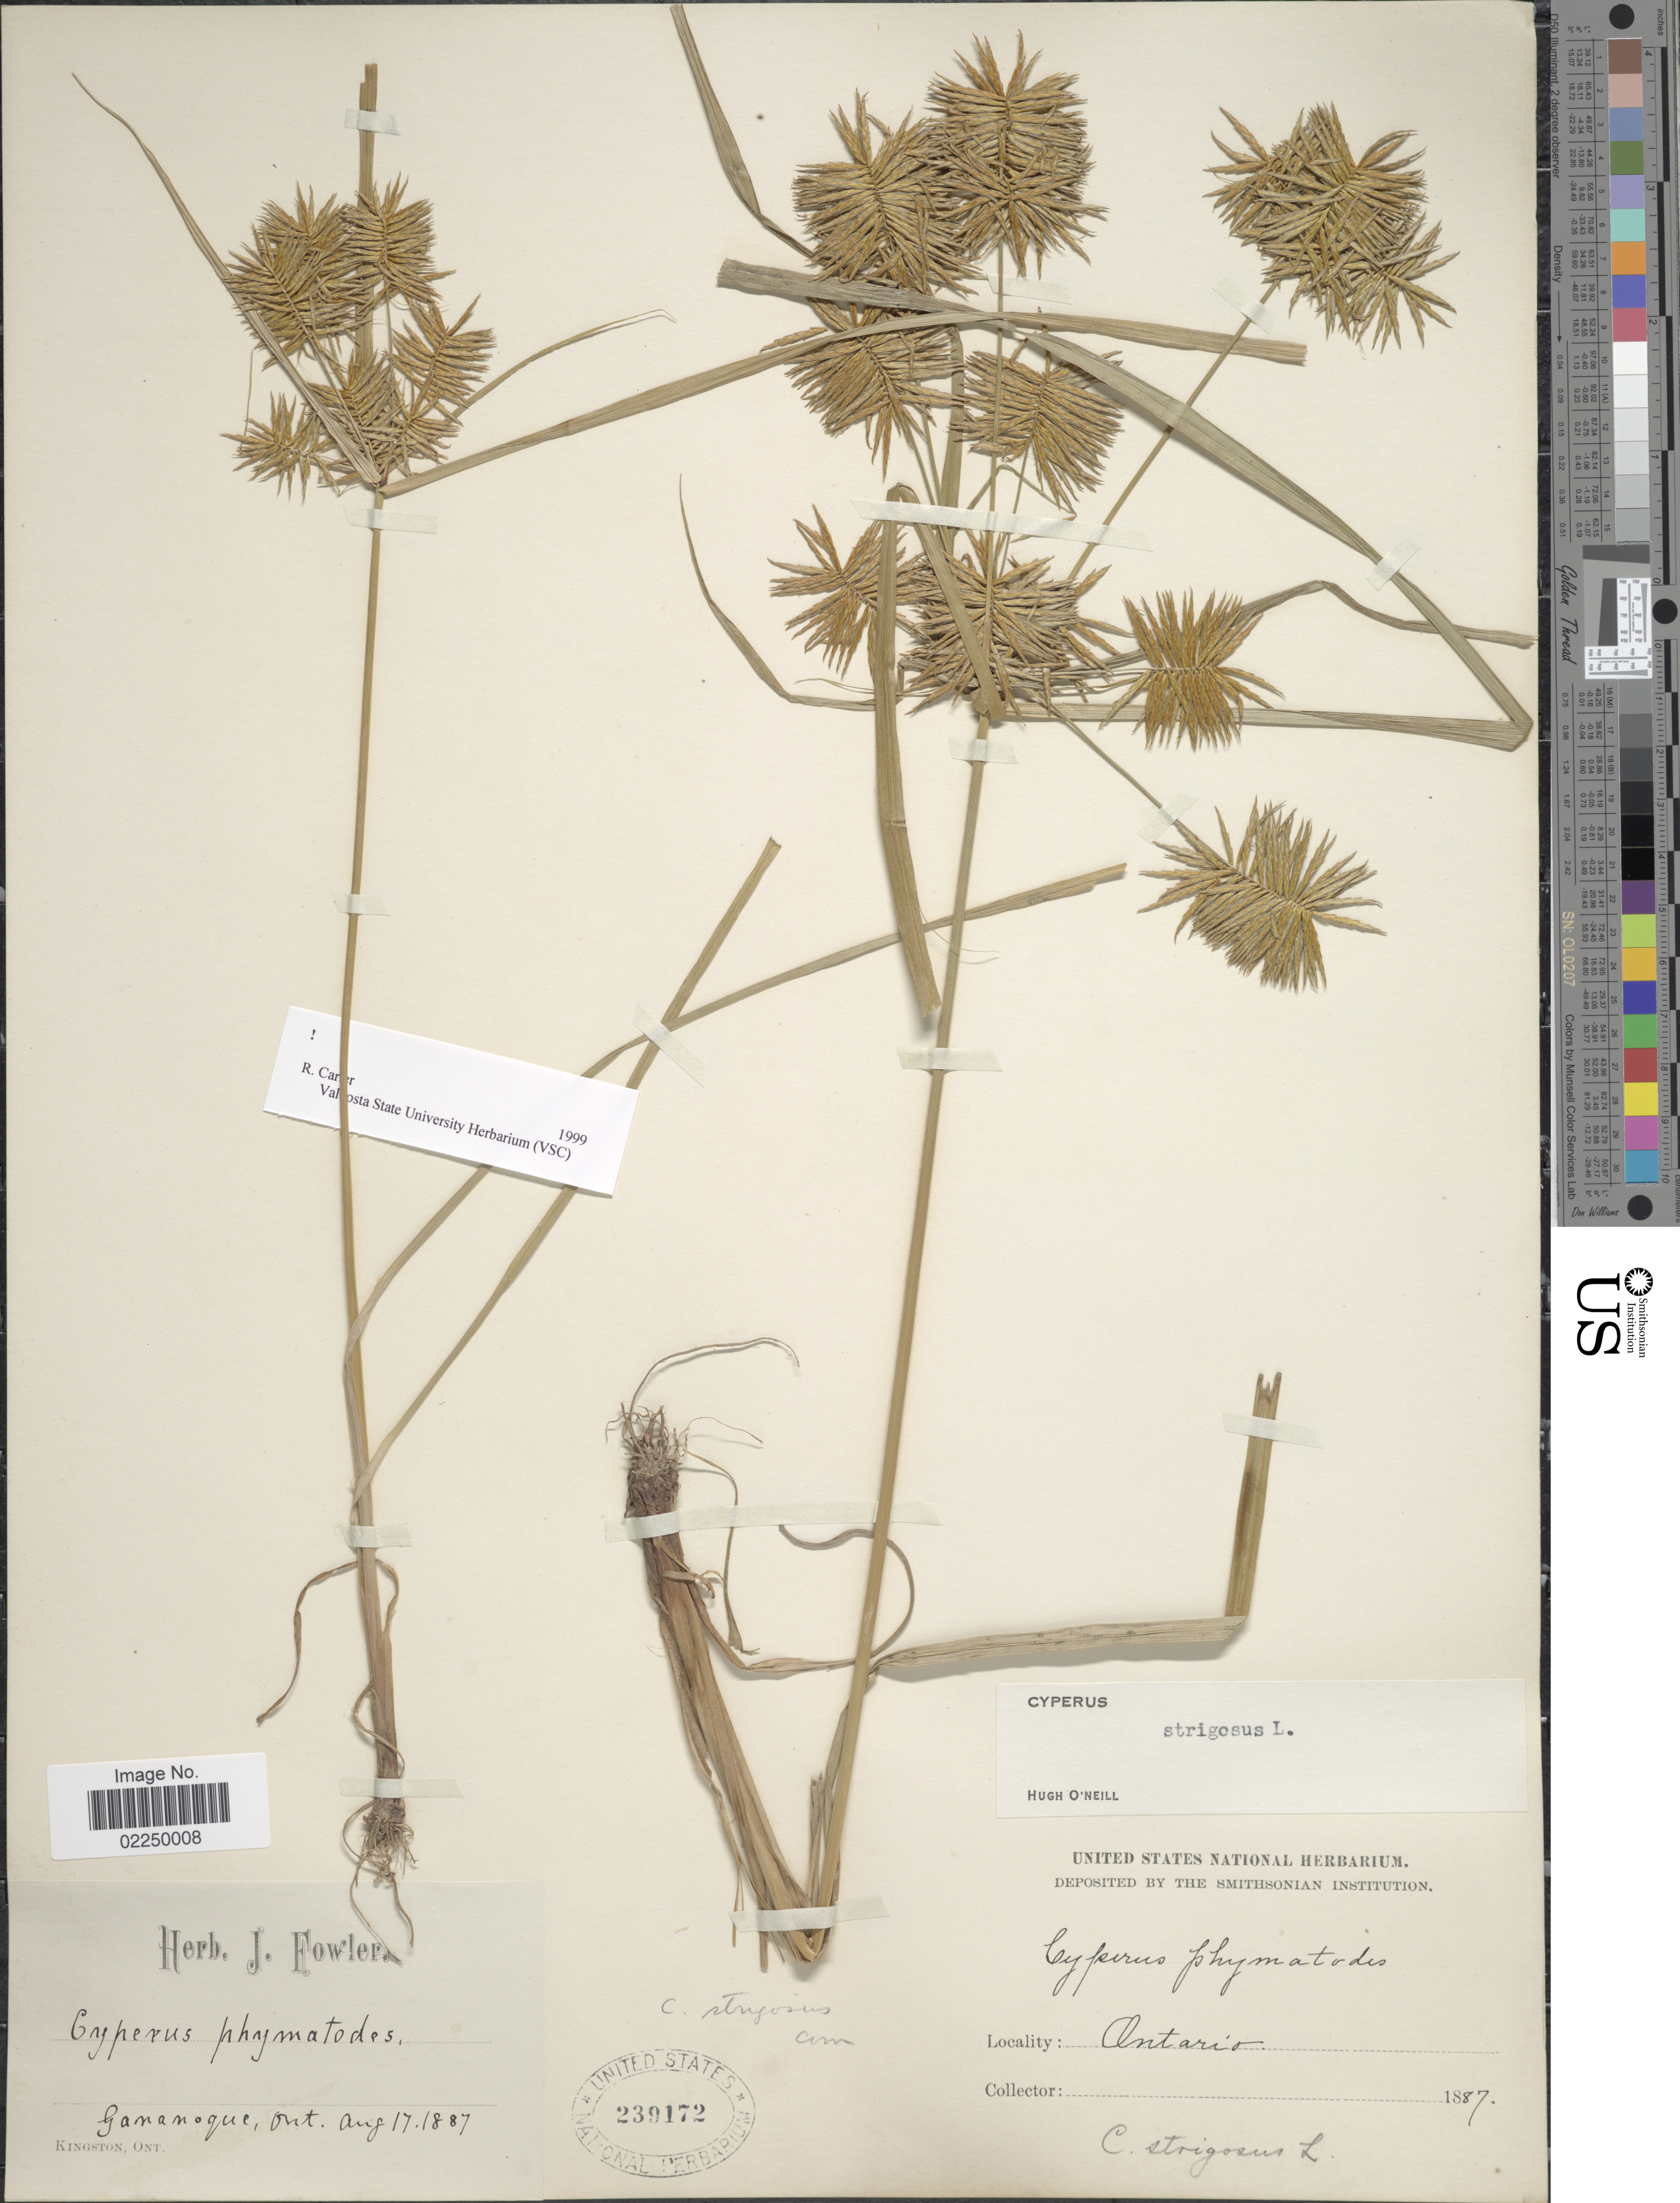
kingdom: Plantae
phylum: Tracheophyta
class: Liliopsida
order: Poales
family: Cyperaceae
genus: Cyperus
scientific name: Cyperus strigosus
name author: L.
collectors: ex herb. J. Fowler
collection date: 1887-08-17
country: Canada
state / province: Ontario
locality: Gananoque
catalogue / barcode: US 239172